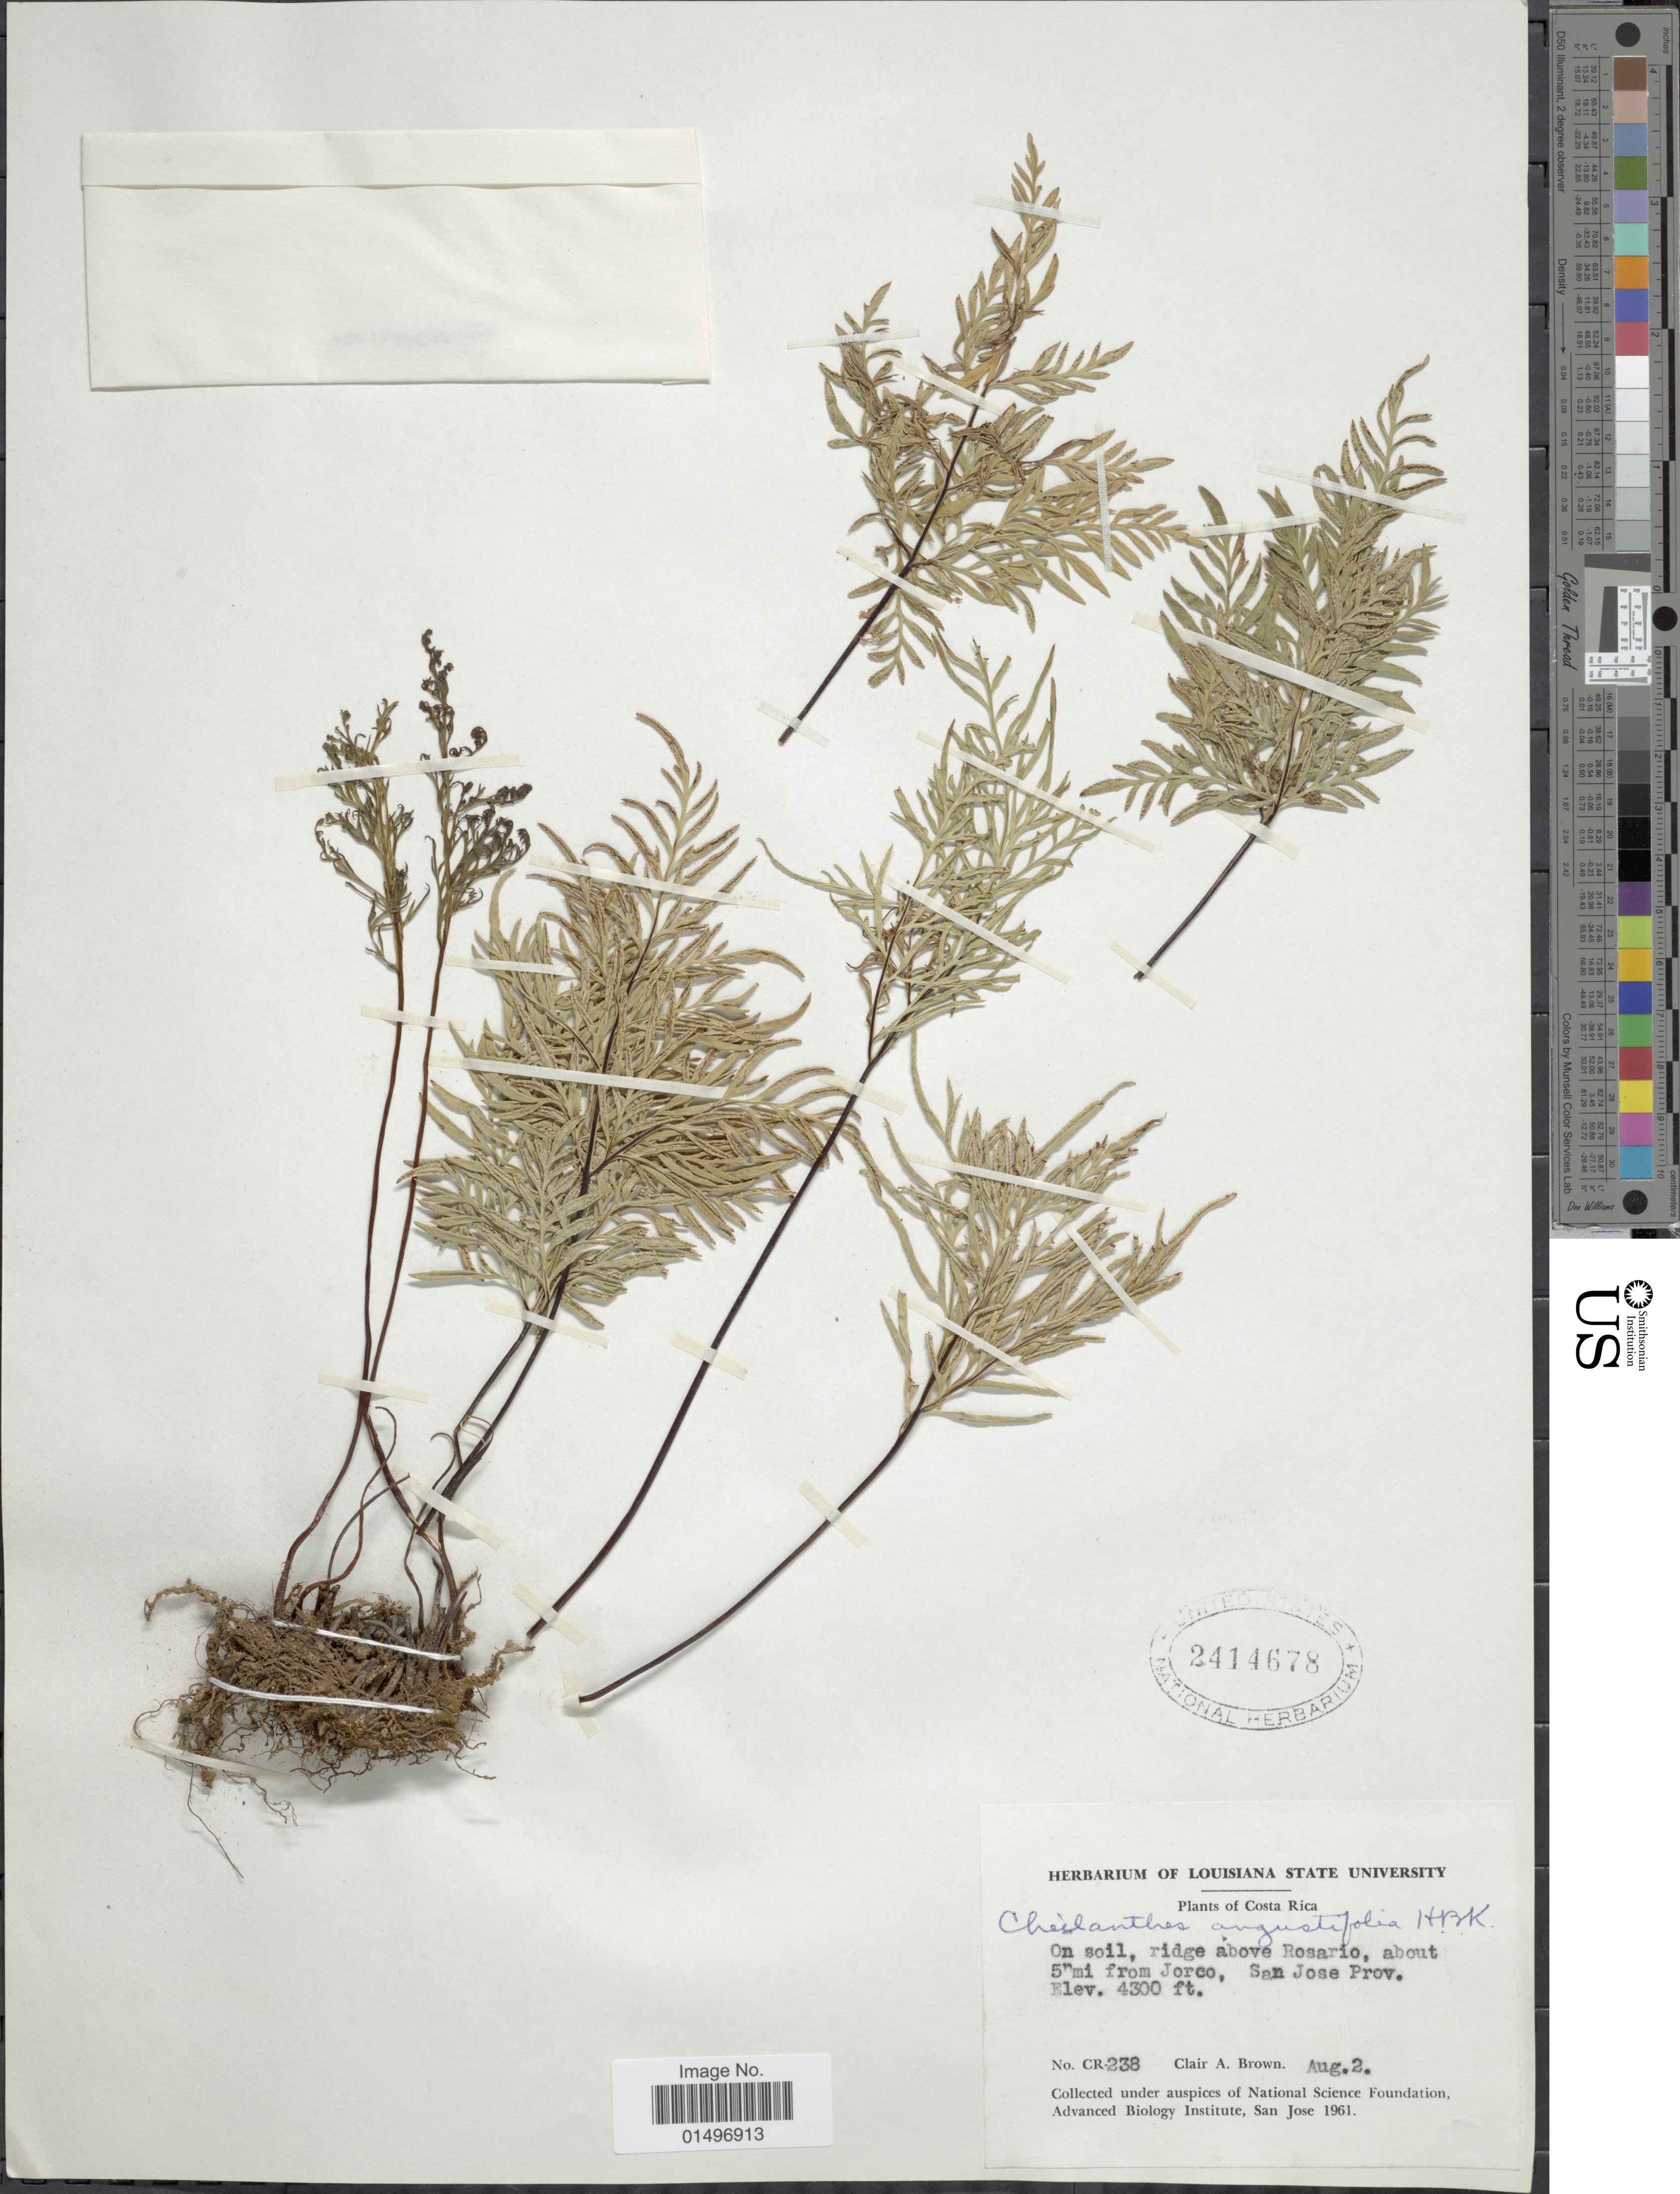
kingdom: Plantae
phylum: Tracheophyta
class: Polypodiopsida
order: Polypodiales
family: Pteridaceae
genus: Gaga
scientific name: Gaga angustifolia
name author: (Kunth) Fay W. Li & Windham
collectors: C. A. Brown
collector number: CR-238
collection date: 1961-08-02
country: Costa Rica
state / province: San José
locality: Costa Rica, above Roasario, about 5 mi from Jorco.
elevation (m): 1311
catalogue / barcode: US 2414678